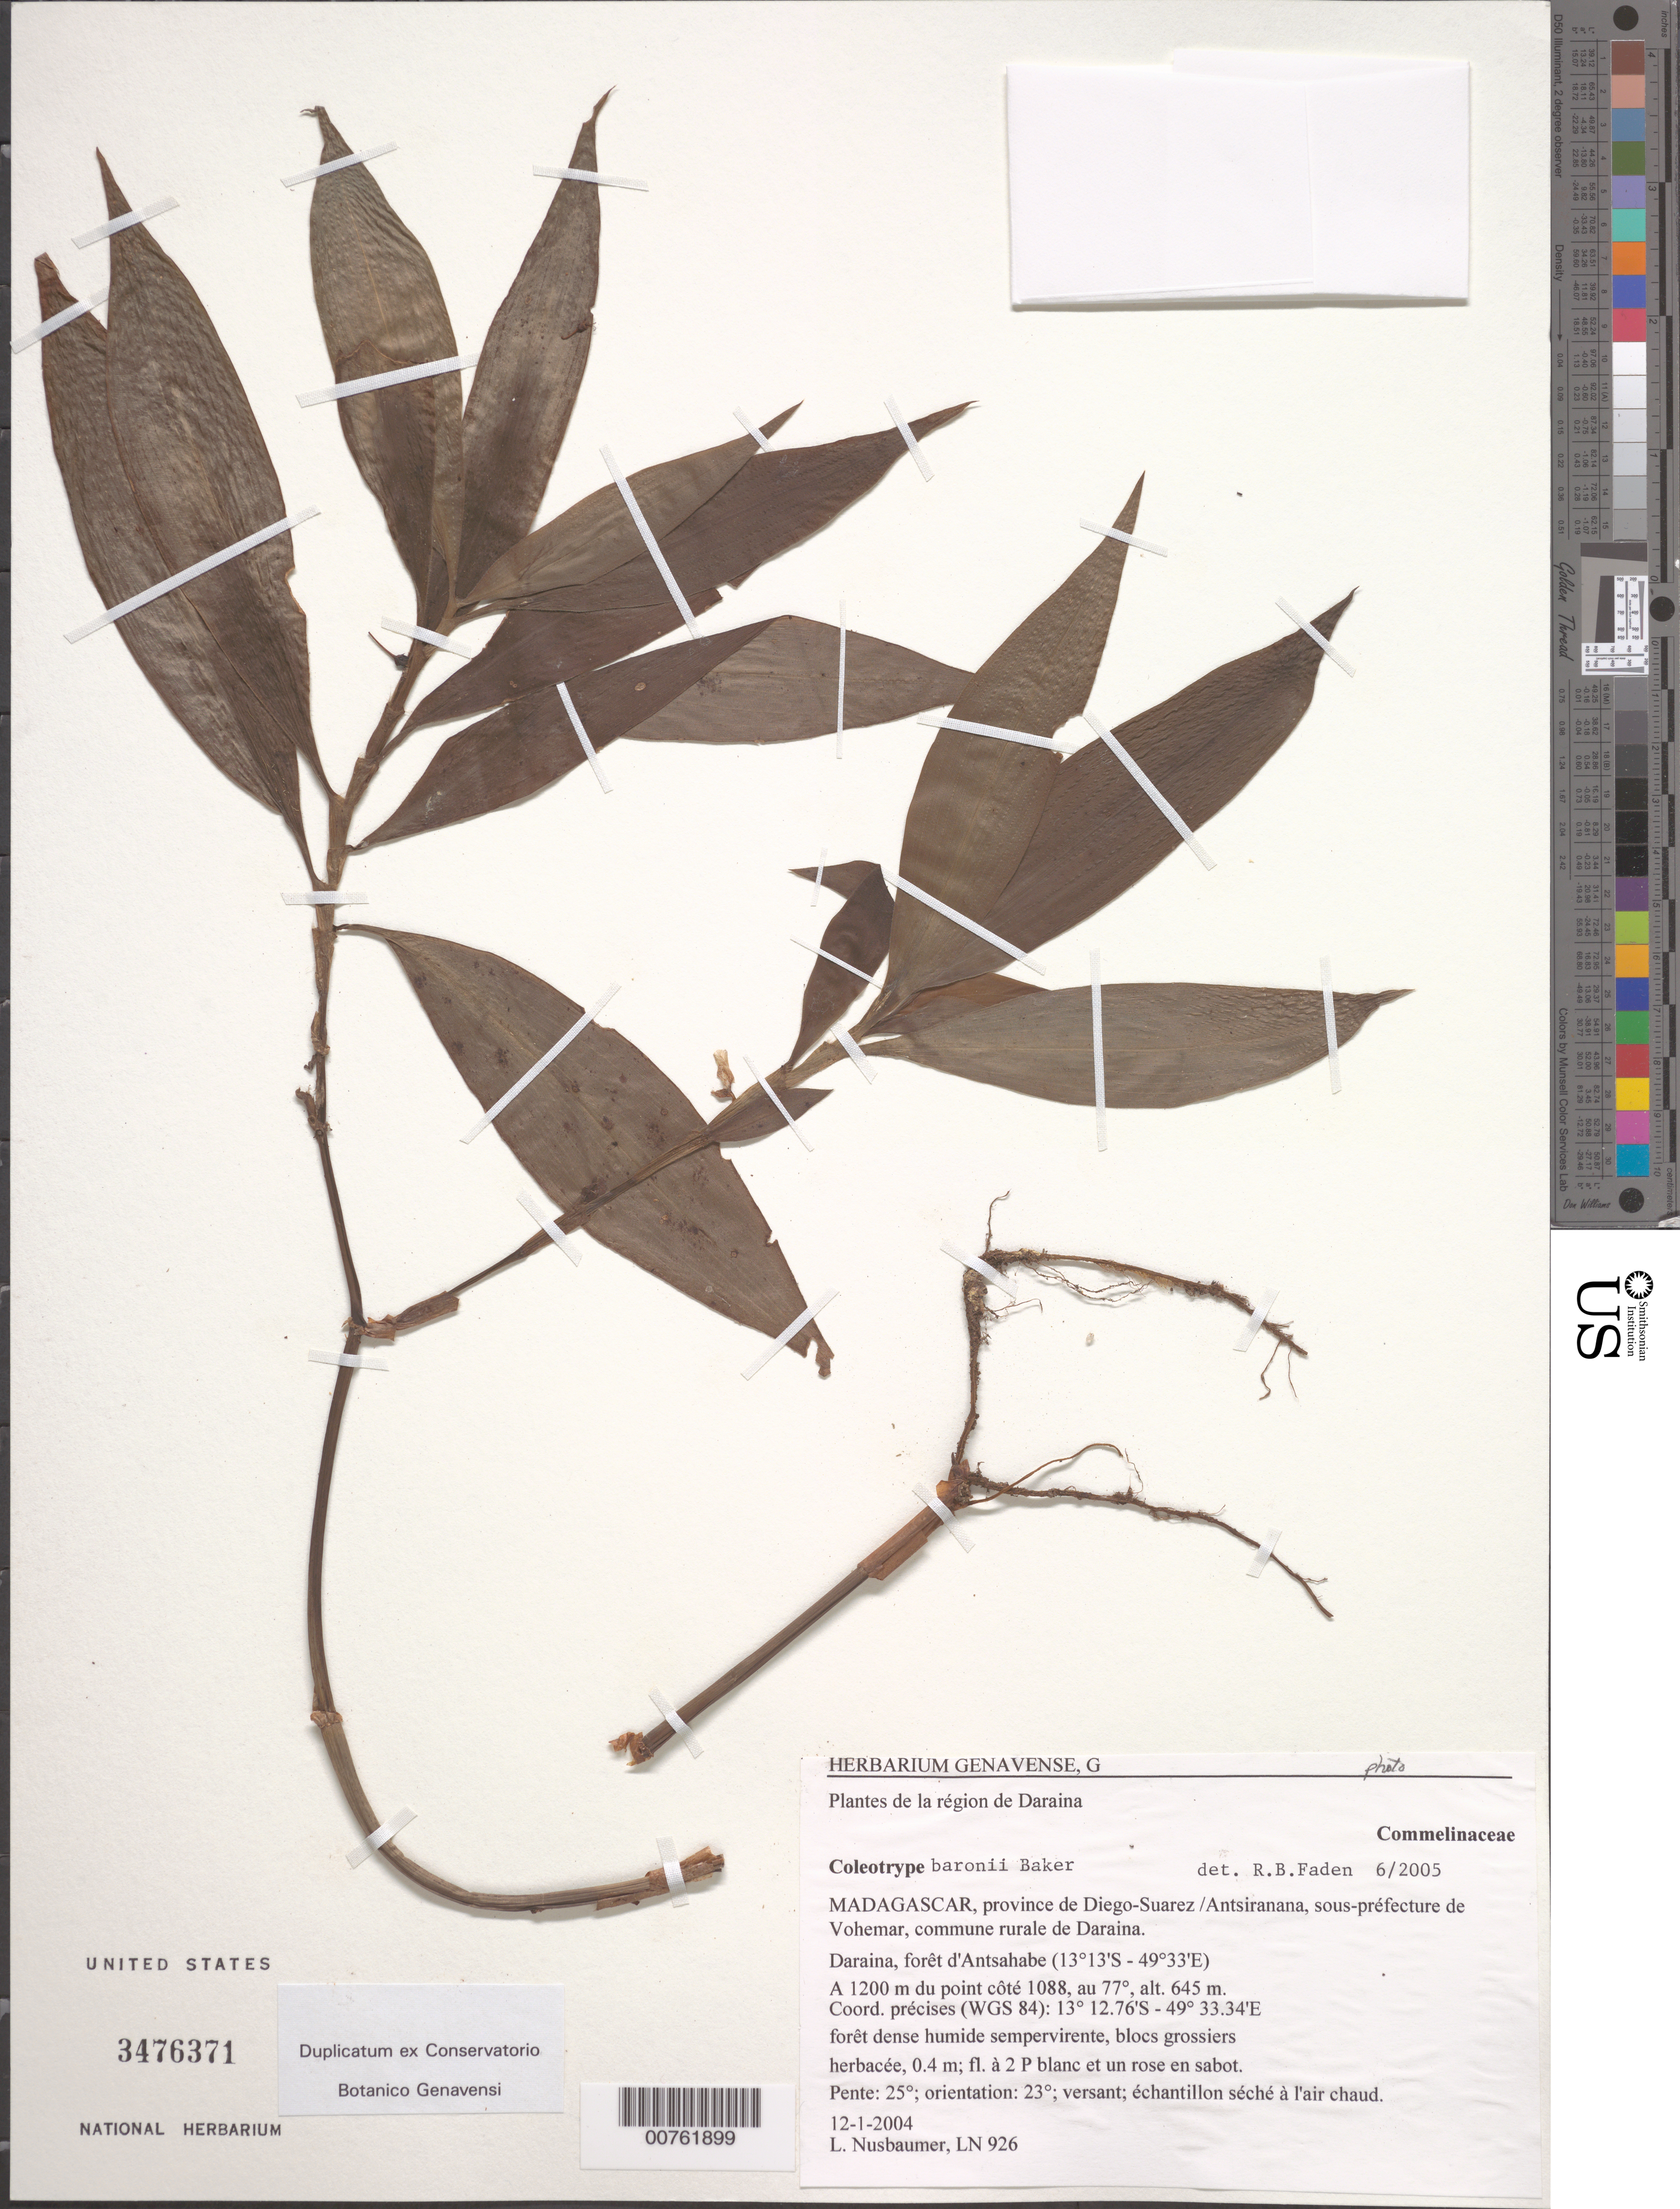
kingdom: Plantae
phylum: Tracheophyta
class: Liliopsida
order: Commelinales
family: Commelinaceae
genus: Coleotrype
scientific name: Coleotrype baronii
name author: Baker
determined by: Faden, Robert B., (US), Smithsonian Institution - National Museum of Natural History (UNITED STATES)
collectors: L. Nusbaumer et al.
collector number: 926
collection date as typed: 12 Jan 2004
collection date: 2004-01-12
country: Madagascar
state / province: Sava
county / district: Vohémar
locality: Daraina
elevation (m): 645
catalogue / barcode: US 3476371